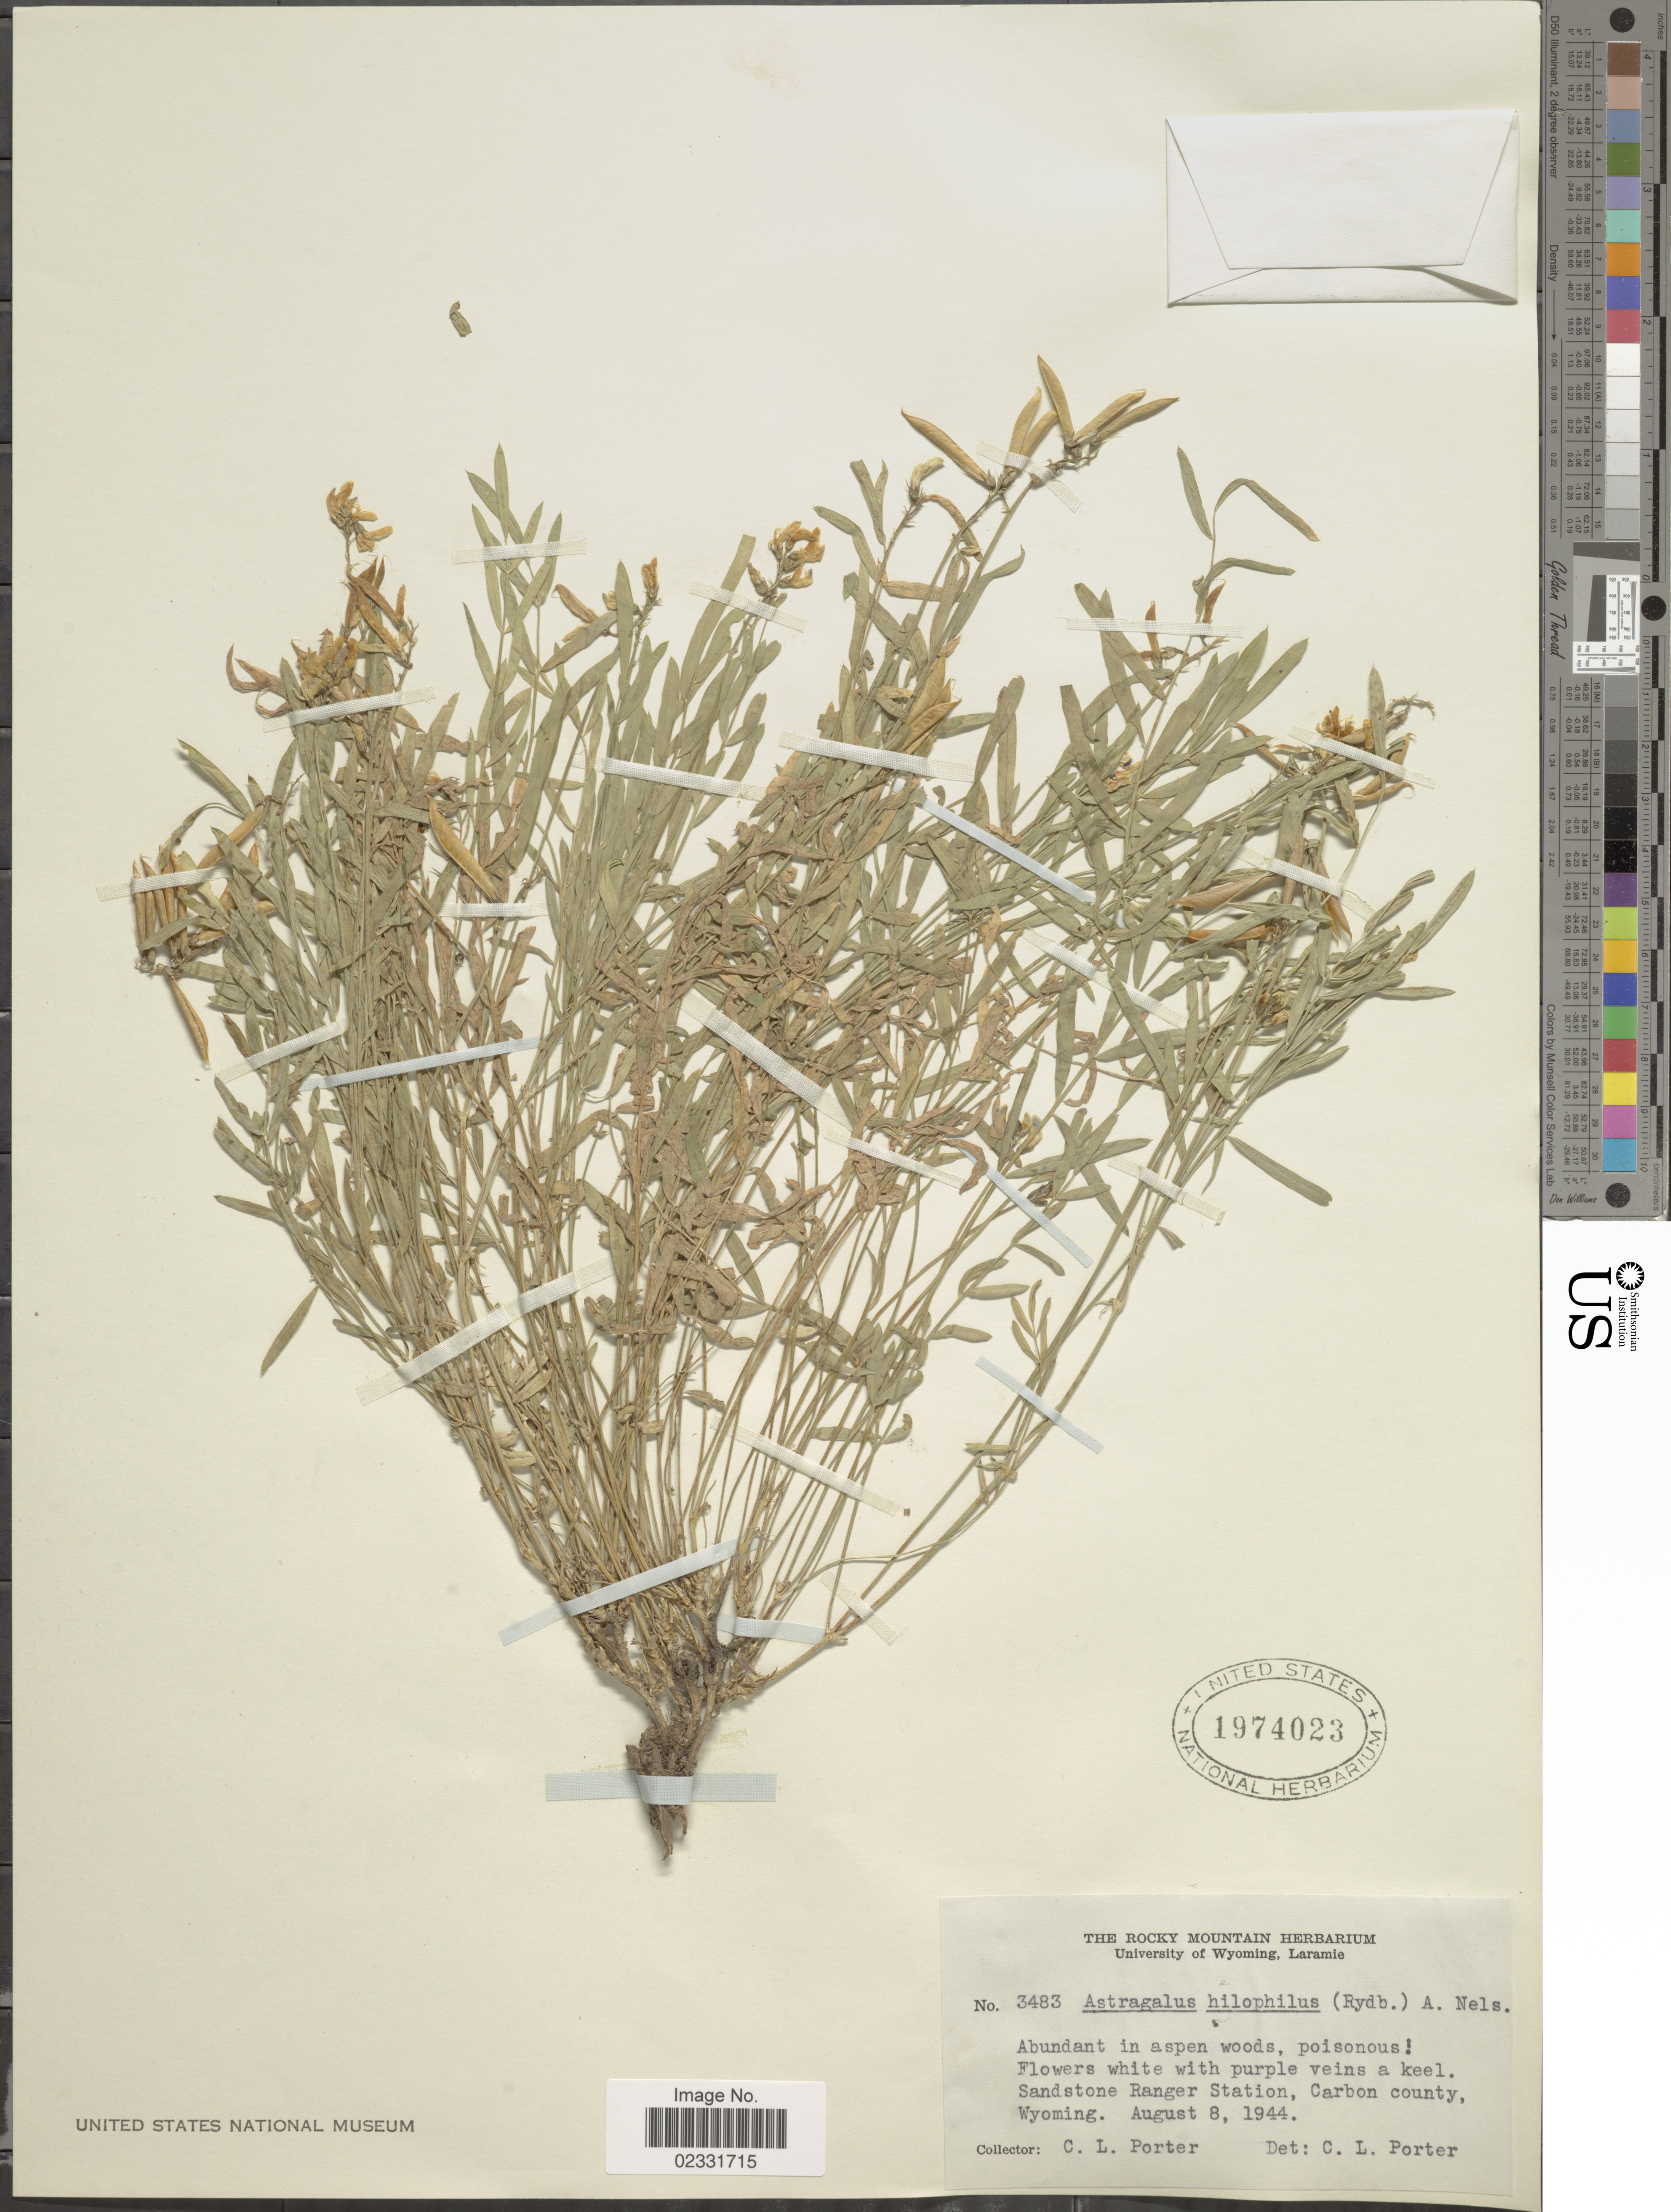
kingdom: Plantae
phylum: Tracheophyta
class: Magnoliopsida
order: Fabales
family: Fabaceae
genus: Astragalus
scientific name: Astragalus heliophilus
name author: (Rydb.) Tidestr.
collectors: C. L. Porter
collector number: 3483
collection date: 1944-08-08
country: United States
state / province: Wyoming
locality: Sandstone Ranger Station, Carbon County.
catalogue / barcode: US 1974023